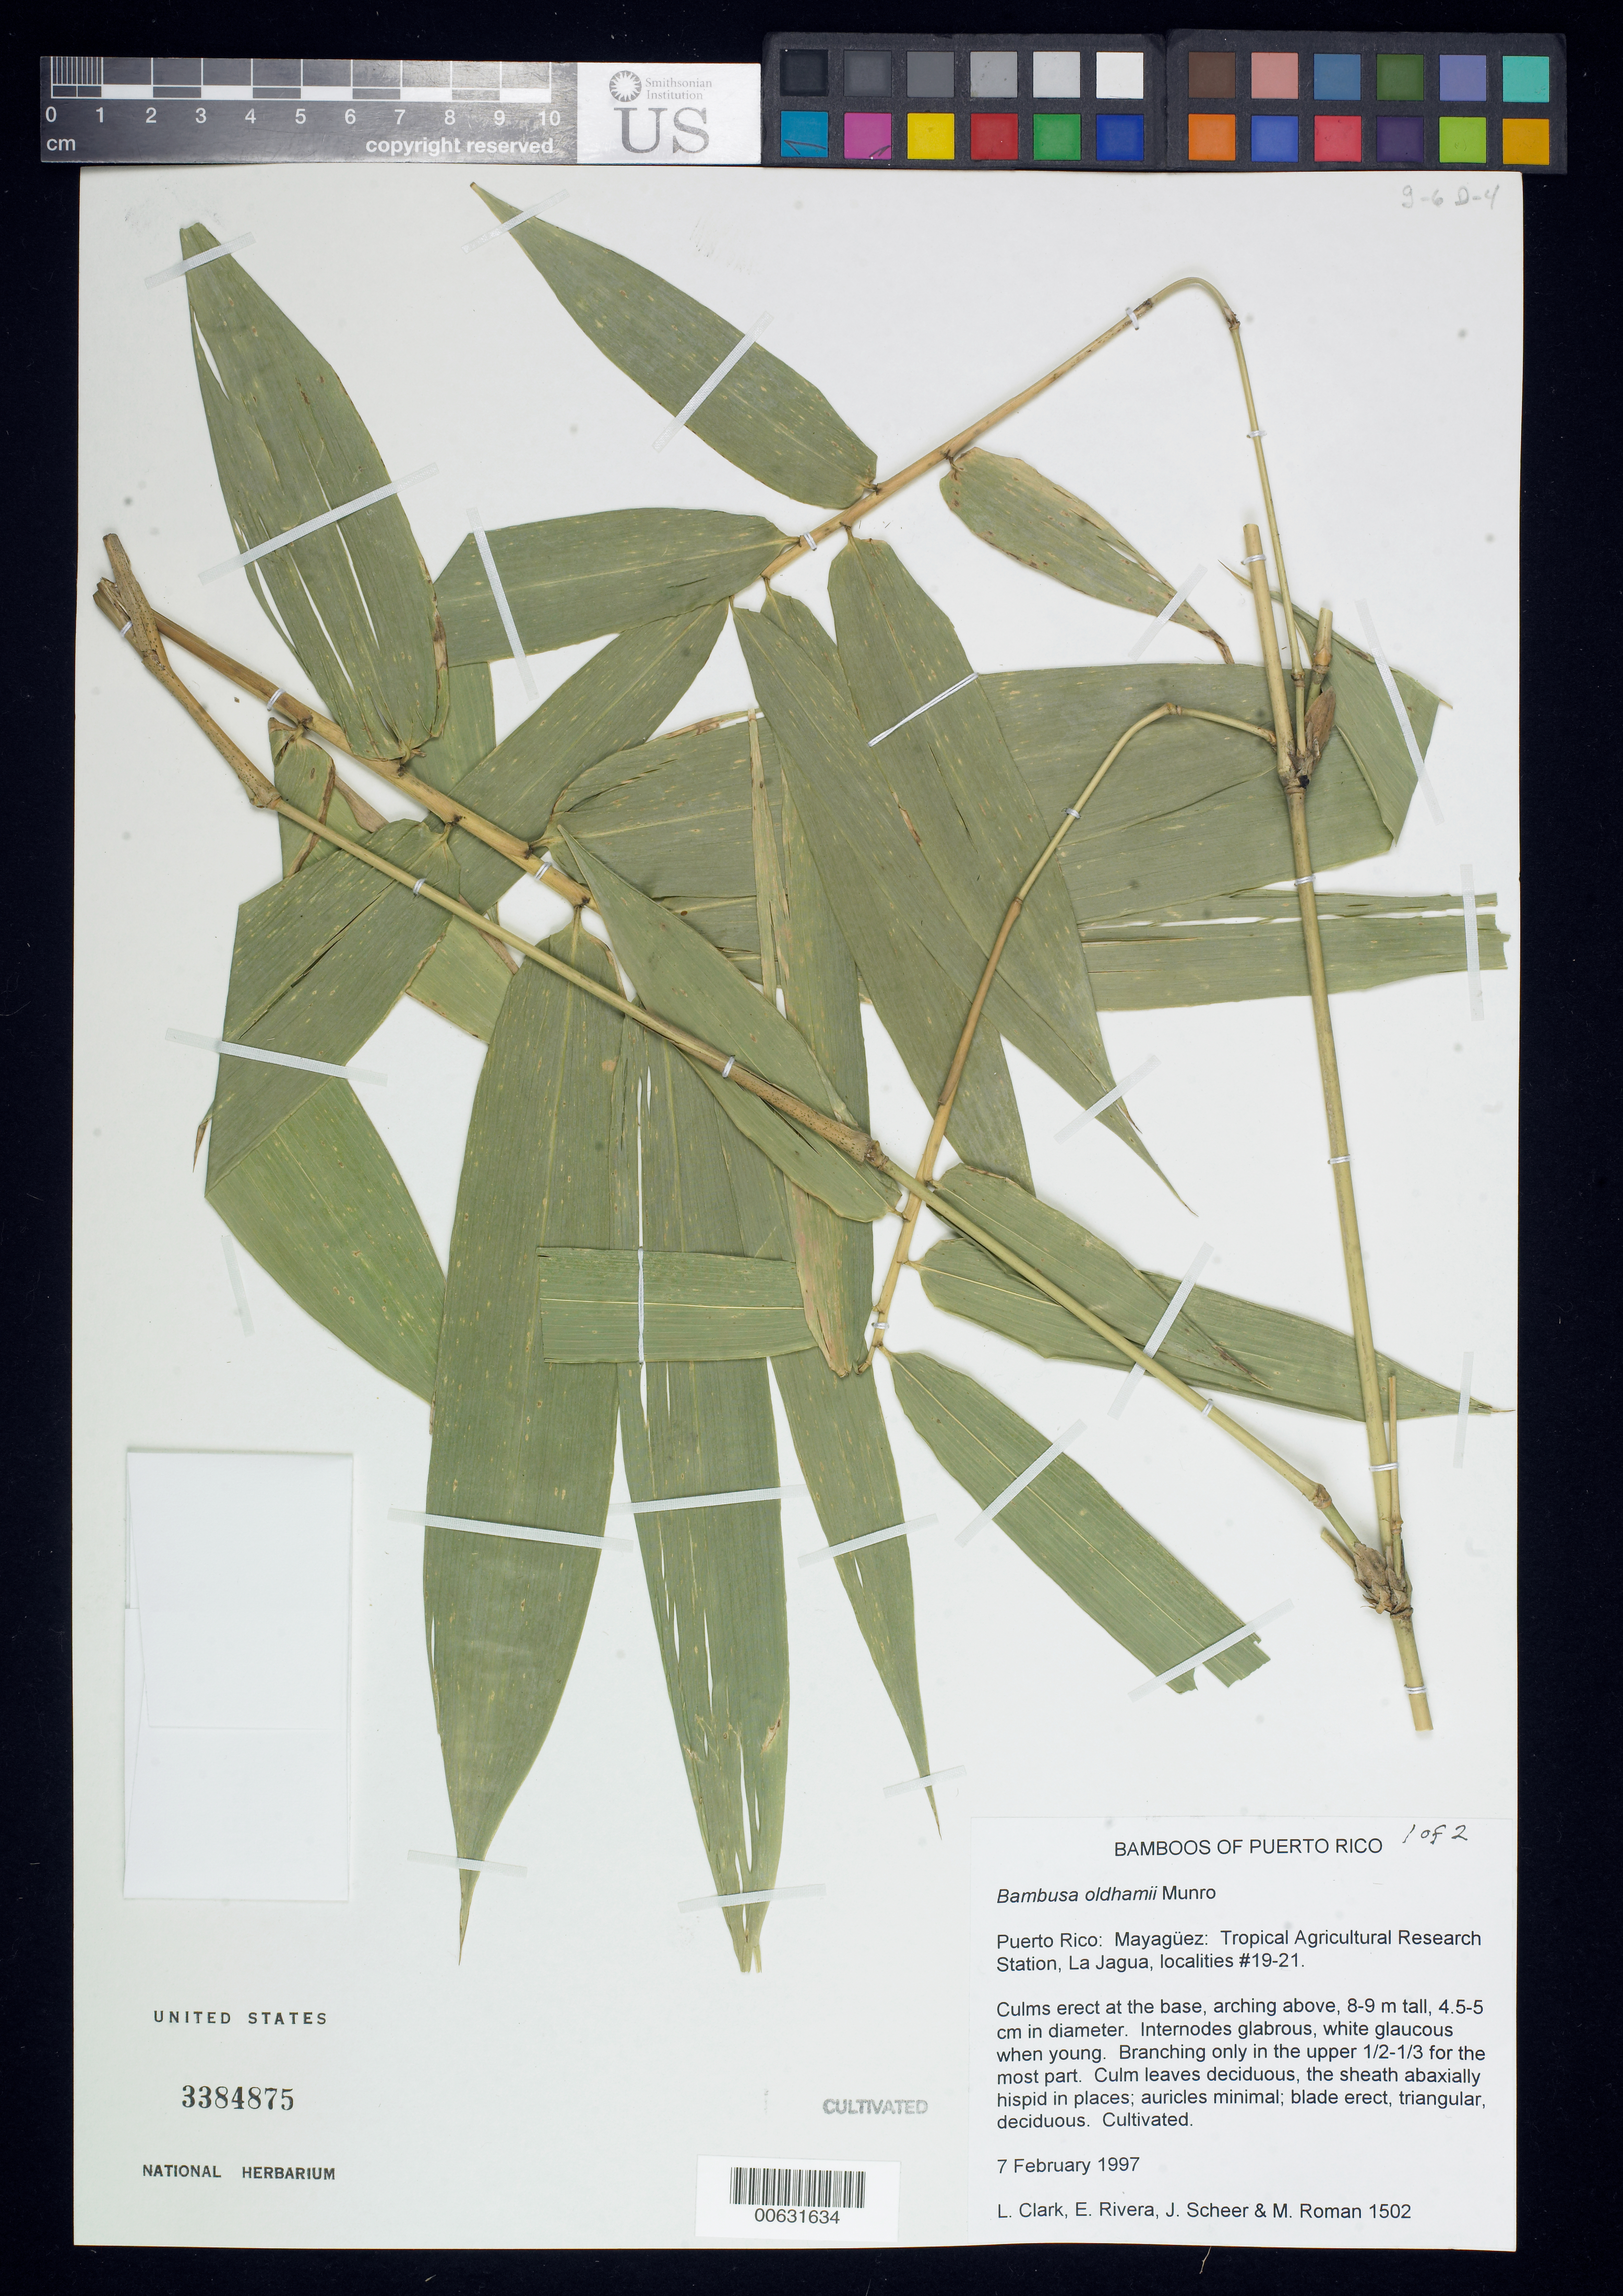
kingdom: Plantae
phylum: Tracheophyta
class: Liliopsida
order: Poales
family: Poaceae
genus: Bambusa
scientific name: Bambusa oldhamii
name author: Munro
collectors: L. G. Clark, E. Rivera, J. Scheer & M. Román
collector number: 1502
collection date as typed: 07 Feb 1997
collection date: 1997-02-07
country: Puerto Rico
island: Greater Antilles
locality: Mayaguez, tropical agriculturaln research station, la jagua, localities #19-21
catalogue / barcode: US 3384875